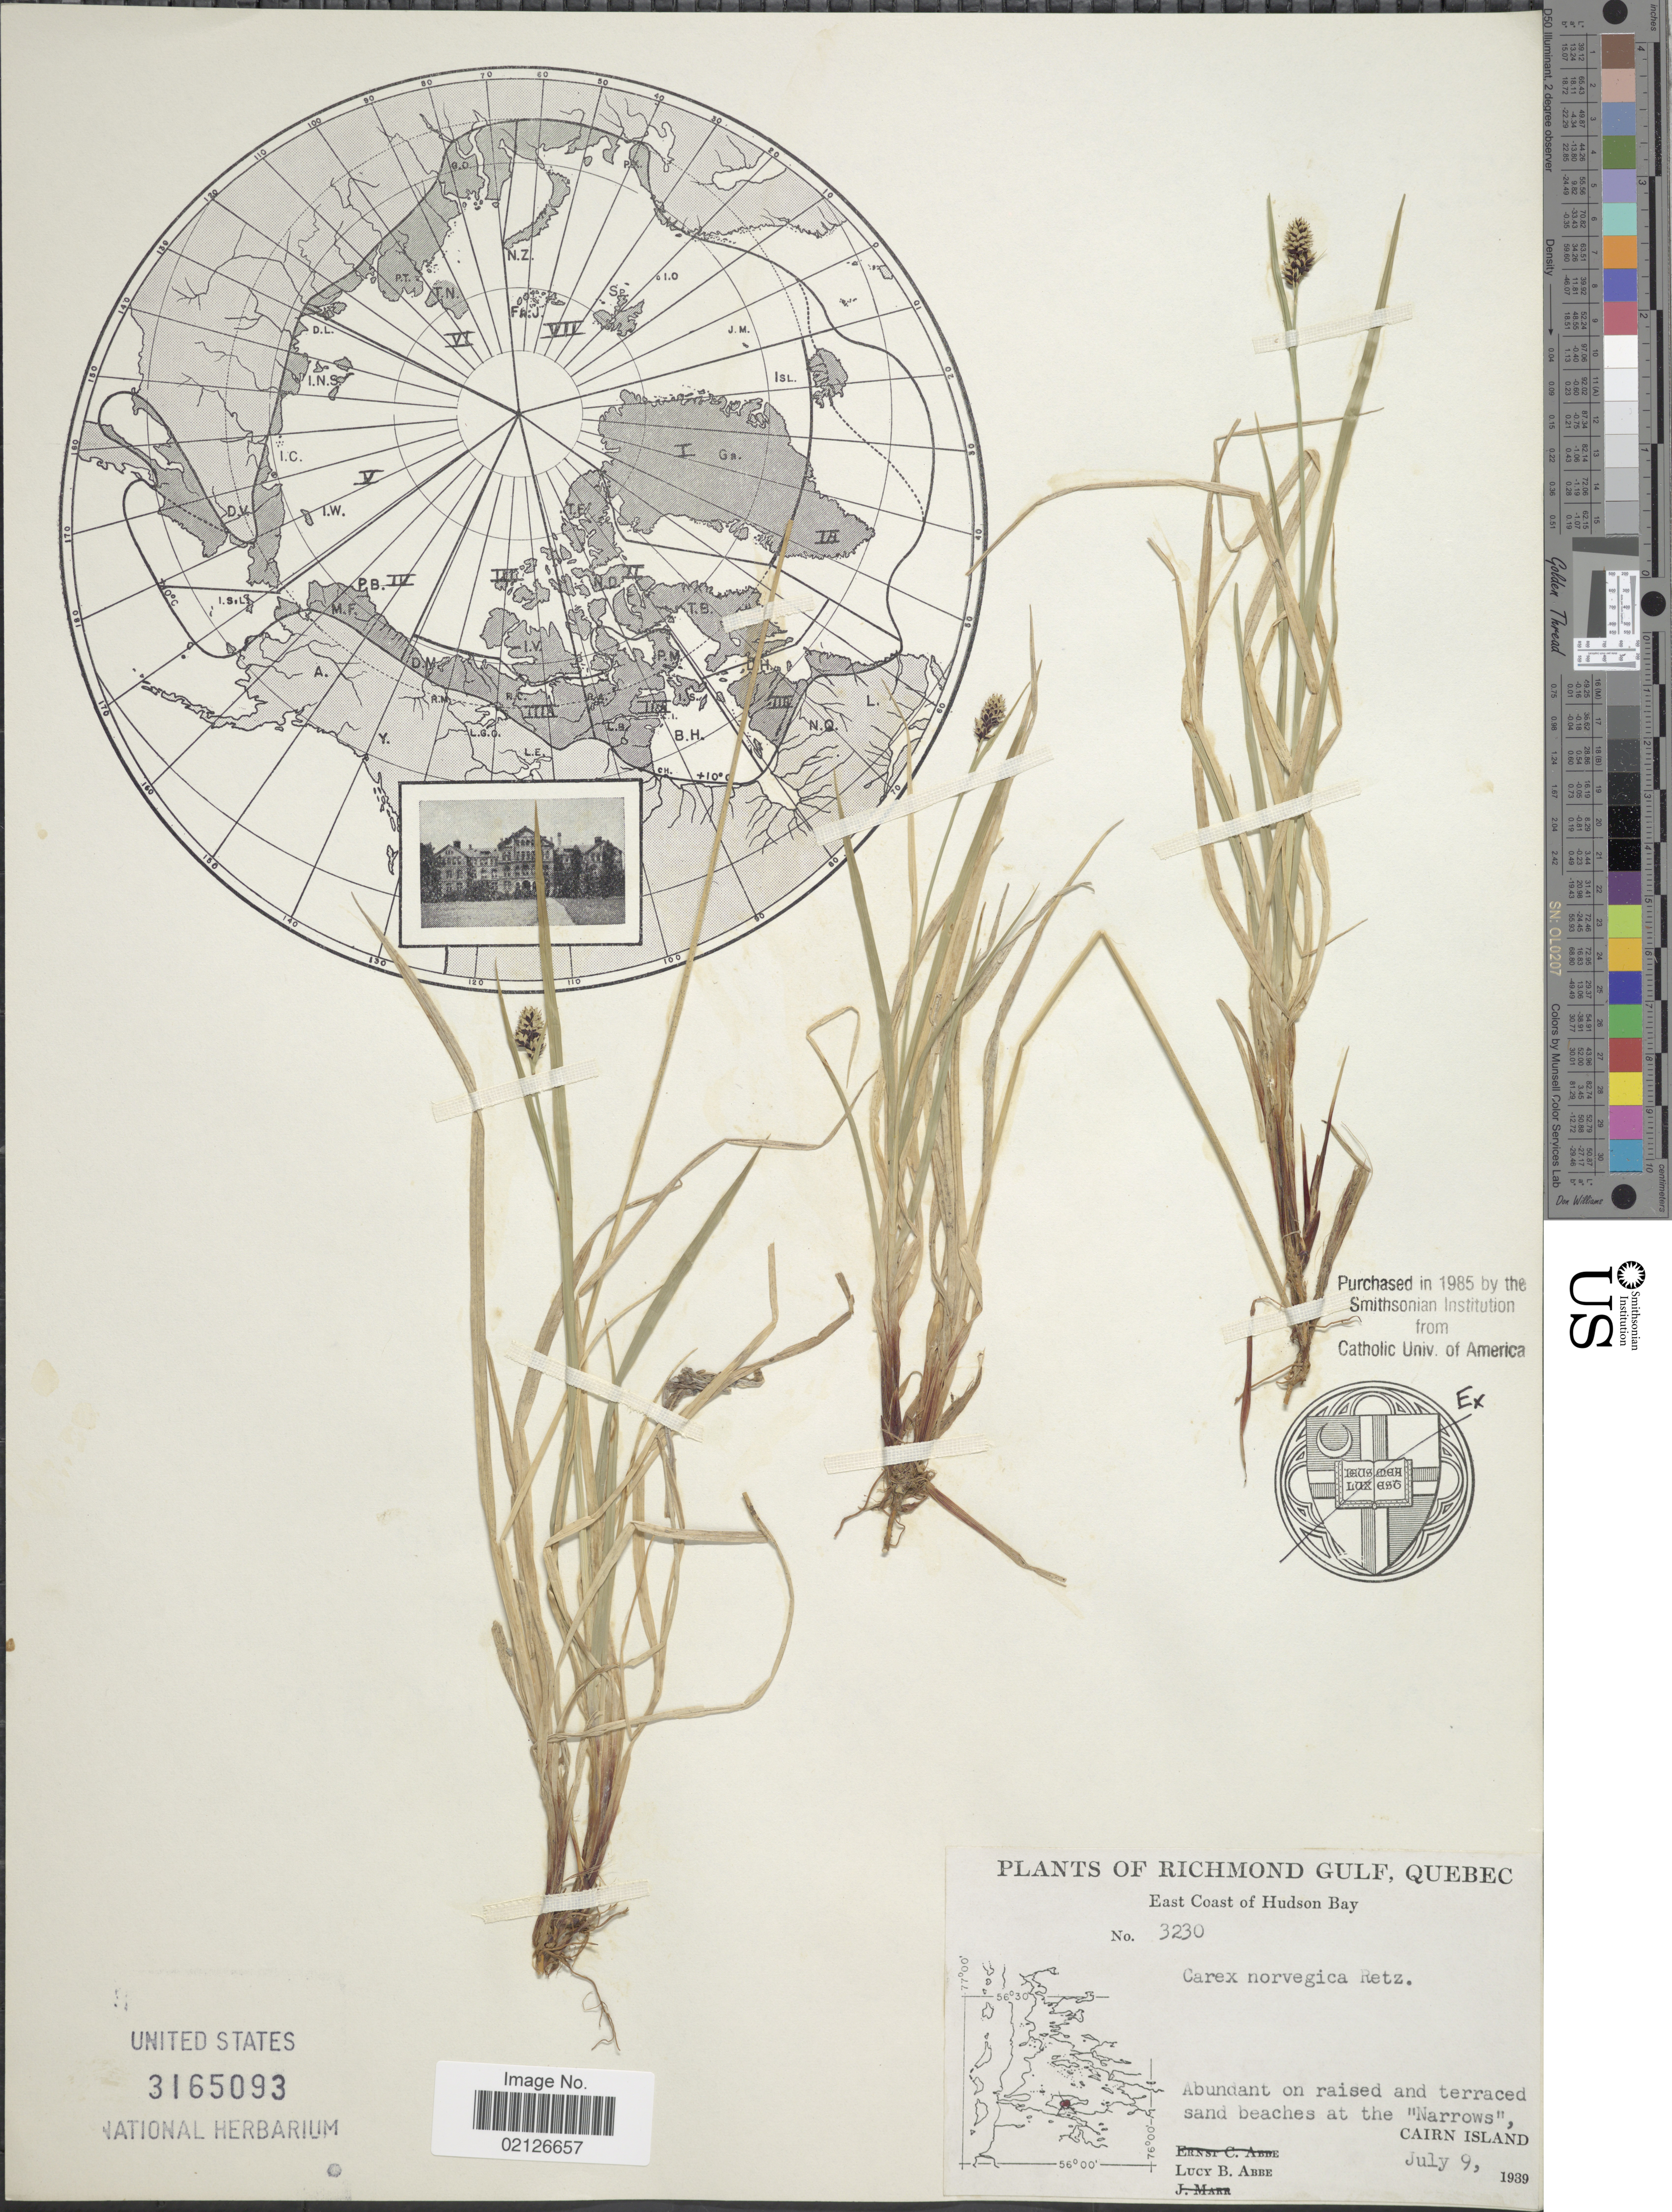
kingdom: Plantae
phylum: Tracheophyta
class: Liliopsida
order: Poales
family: Cyperaceae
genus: Carex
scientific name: Carex norvegica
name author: Retz.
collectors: L. B. Abbe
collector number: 3230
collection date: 1939-07-09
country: Canada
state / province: Quebec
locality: Richmond Gulf, East Coast of Hudson Bay, on raised and terraced sand beaches at the "Narrows", Cairn Island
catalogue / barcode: US 3165093